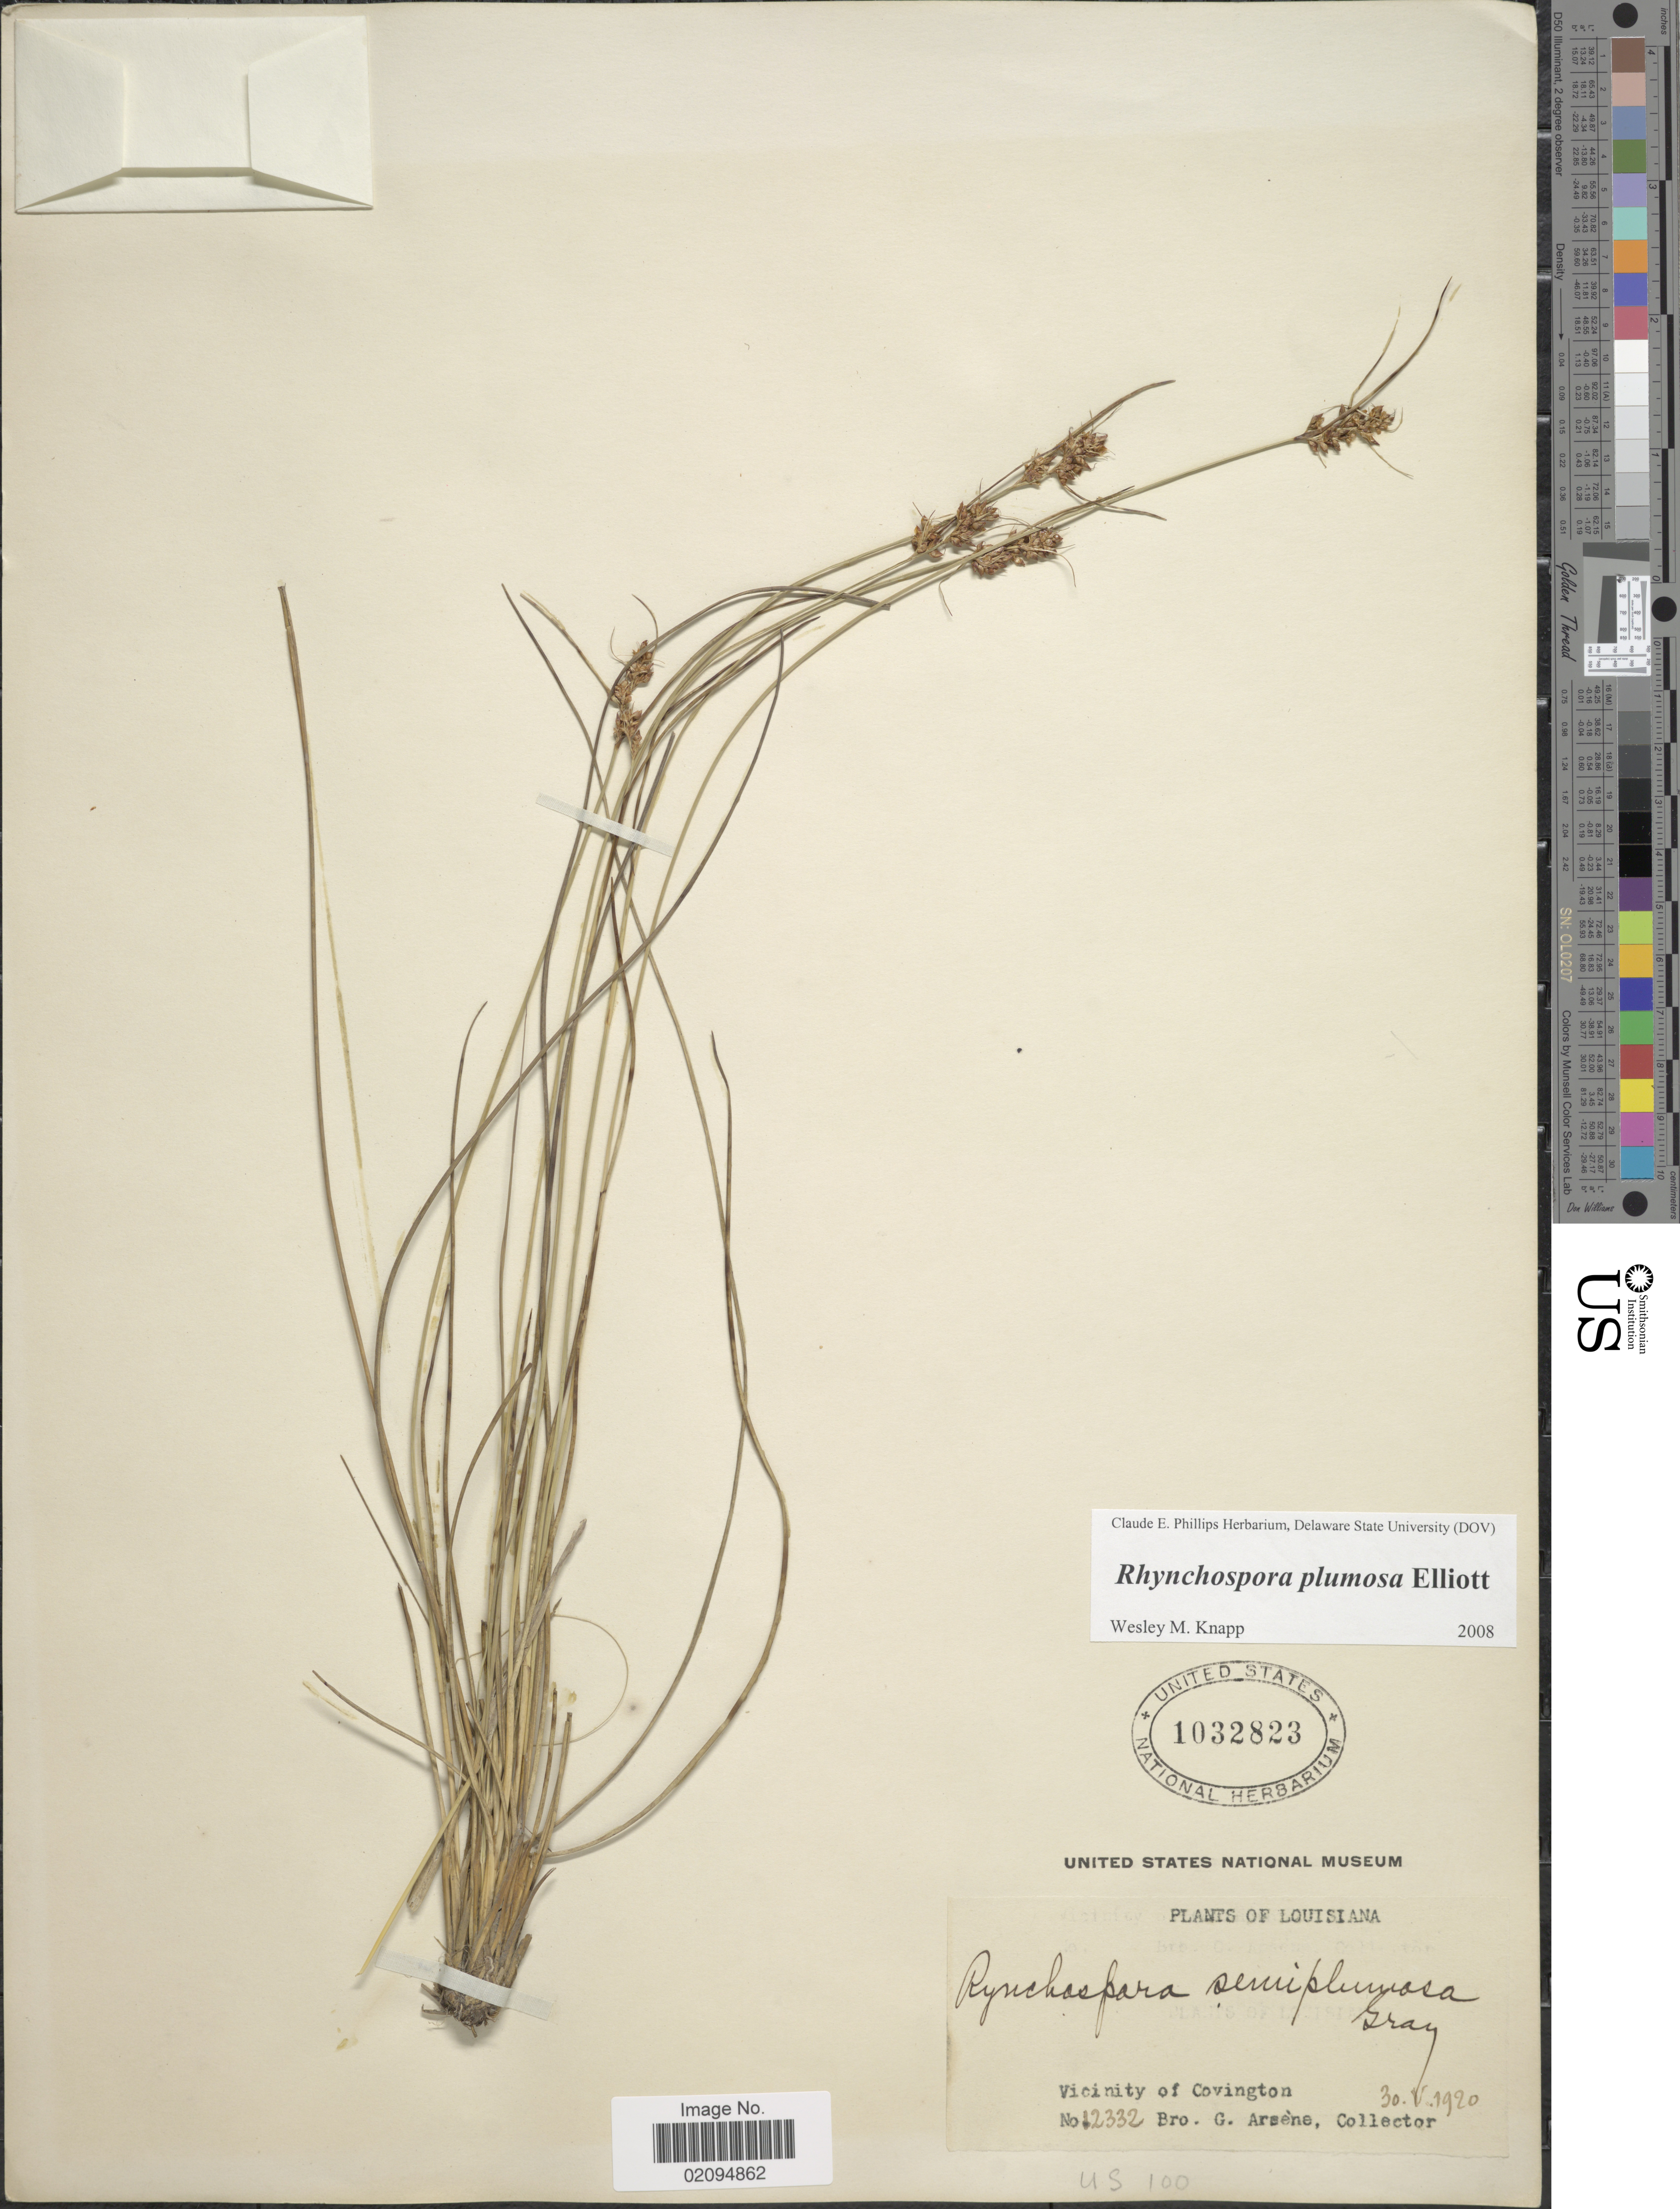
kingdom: Plantae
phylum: Tracheophyta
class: Liliopsida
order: Poales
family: Cyperaceae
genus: Rhynchospora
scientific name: Rhynchospora plumosa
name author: Elliott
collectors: Bro. G. Arsène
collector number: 12332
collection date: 1920-05-30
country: United States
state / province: Louisiana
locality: Vicinity of Covington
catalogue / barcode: US 1032832